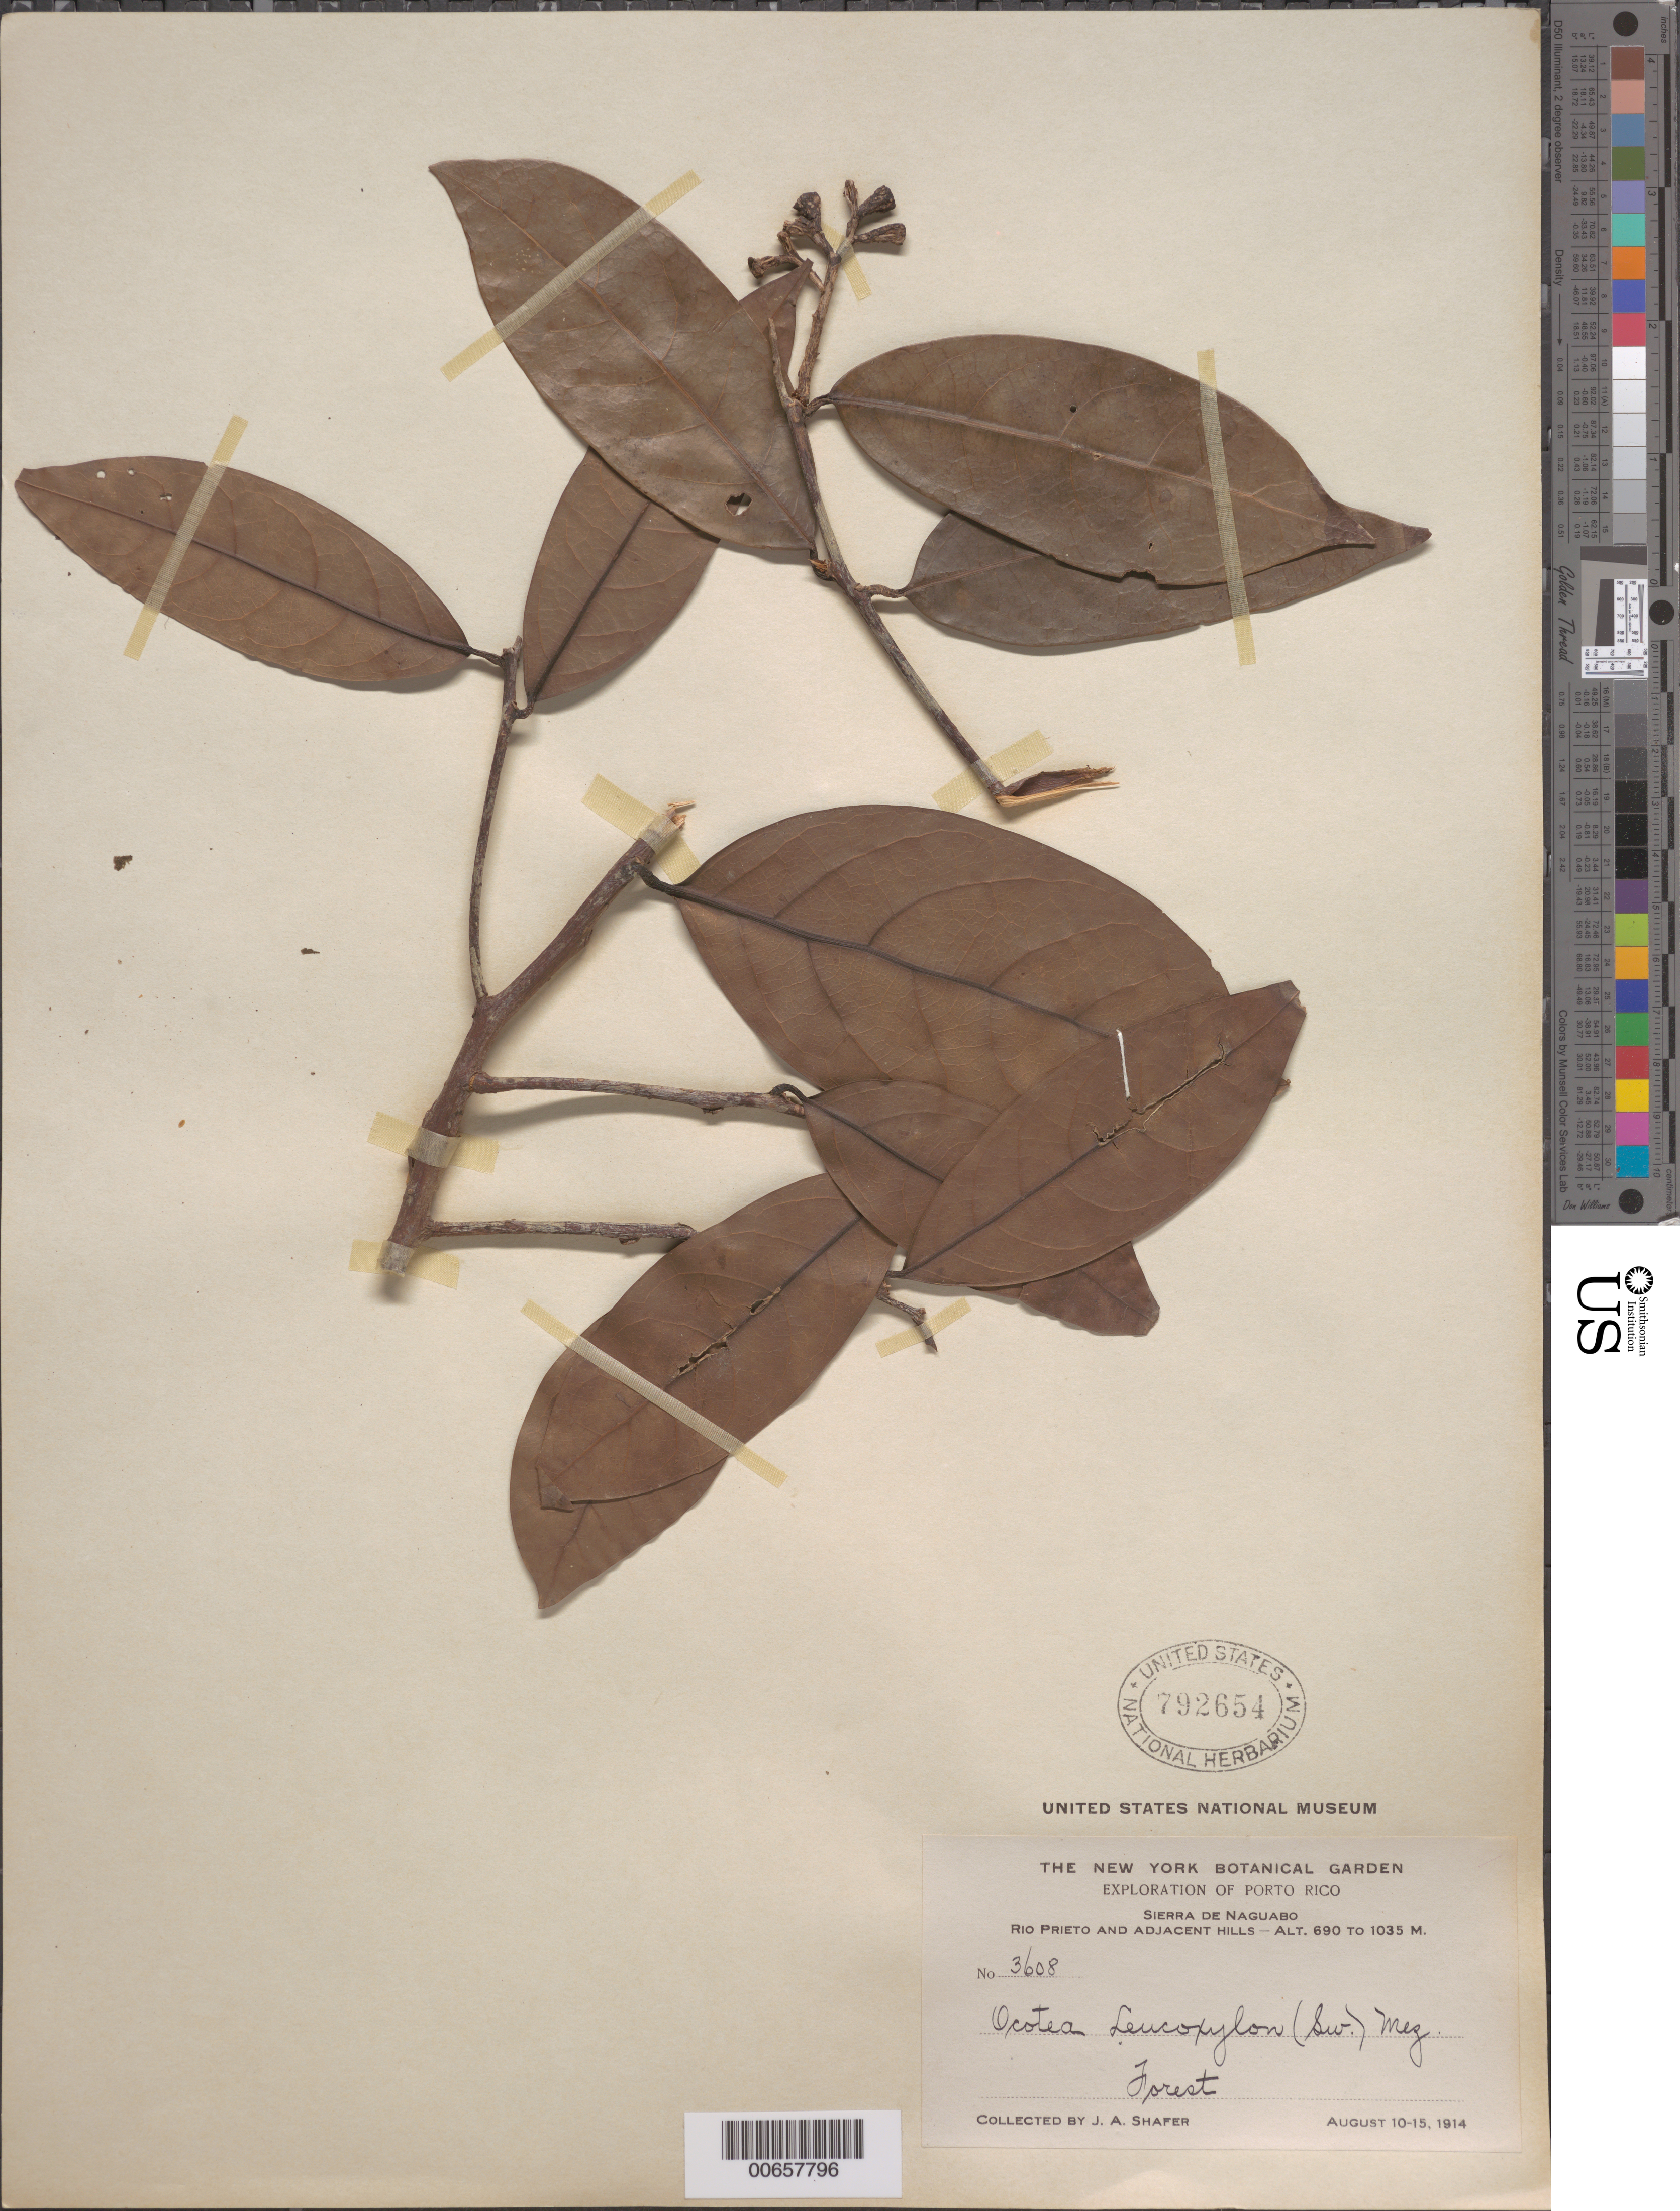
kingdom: Plantae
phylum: Tracheophyta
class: Magnoliopsida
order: Laurales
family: Lauraceae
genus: Ocotea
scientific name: Ocotea leucoxylon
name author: (Sw.) Laness.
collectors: J. A. Shafer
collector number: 3608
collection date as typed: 10 Aug 1914 to 15 Aug 1914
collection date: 1914-08-10/1914-08-15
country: Puerto Rico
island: Greater Antilles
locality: Sierra de Naguabo, Rio Prieto and Adjacent Hills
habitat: Forest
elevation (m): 690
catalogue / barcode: US 792654